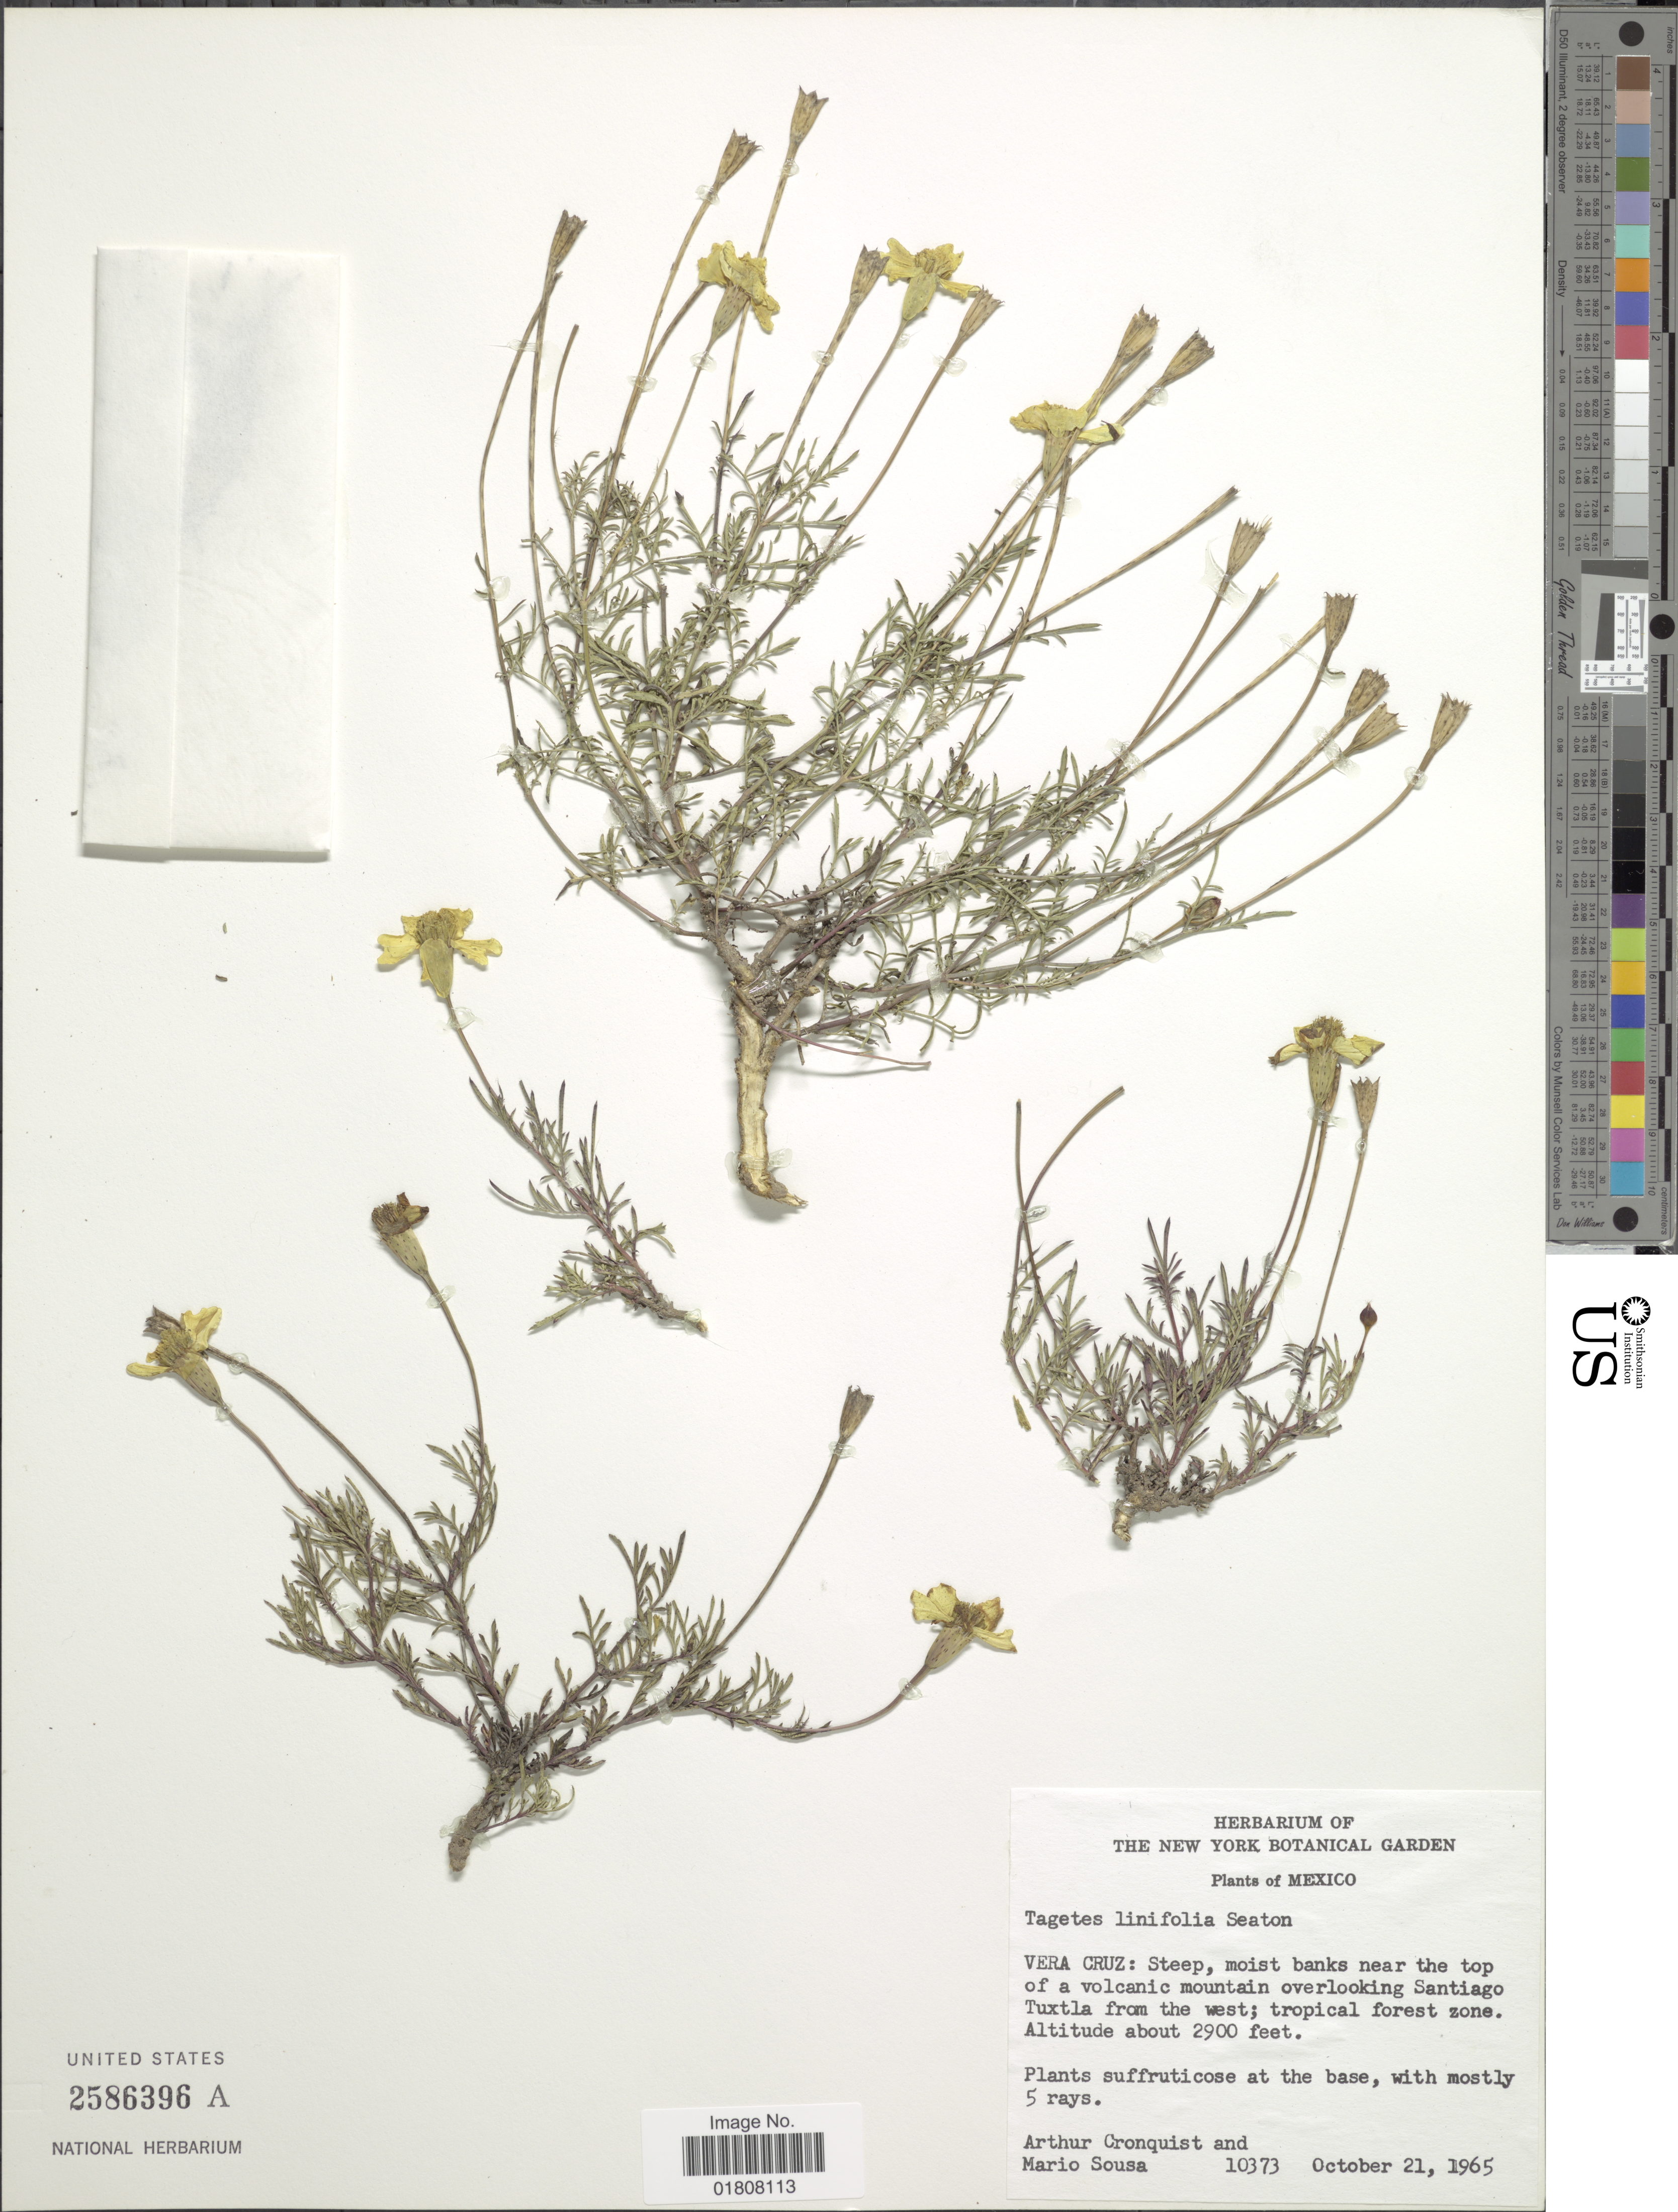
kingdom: Plantae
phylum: Tracheophyta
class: Magnoliopsida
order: Asterales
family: Asteraceae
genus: Tagetes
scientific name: Tagetes linifolia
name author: Seaton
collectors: A. J. Cronquist & M. Sousa S.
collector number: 10373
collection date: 1965-10-21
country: Mexico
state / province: Veracruz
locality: Vera Cruz, volcanic mountain overlooking Santiago Tuxtla from the west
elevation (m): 884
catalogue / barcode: US 2586396A